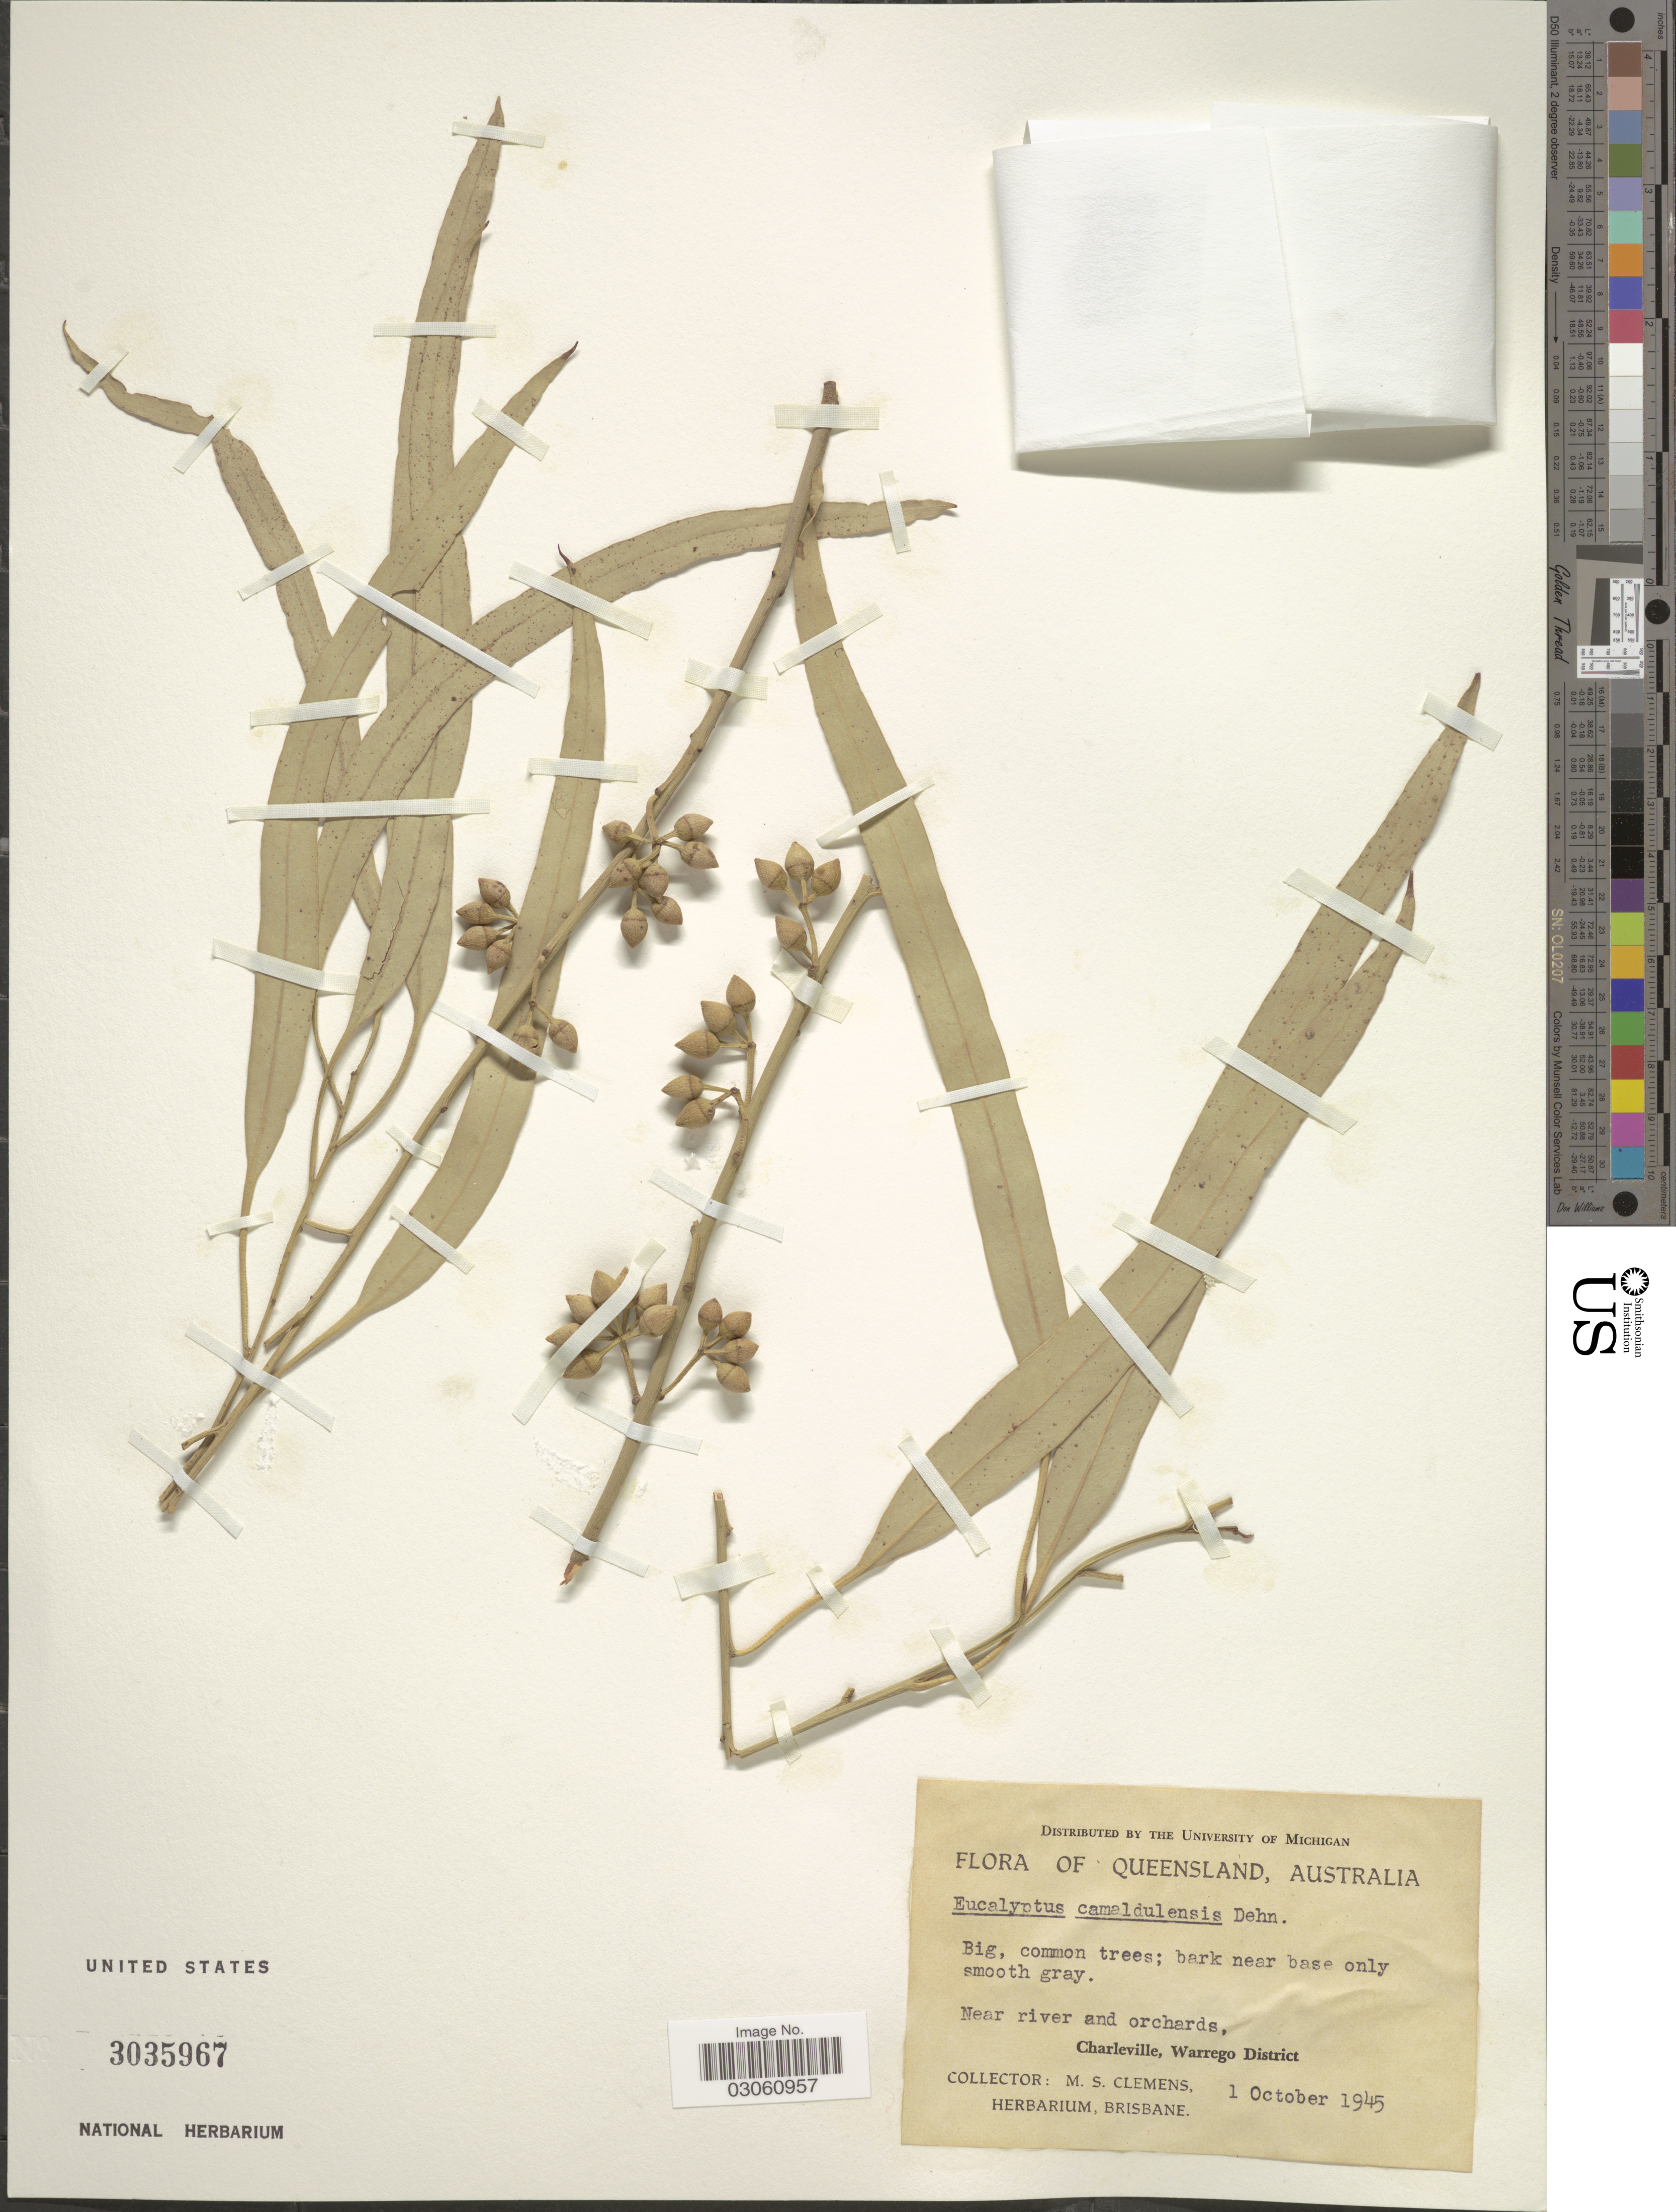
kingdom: Plantae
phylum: Tracheophyta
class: Magnoliopsida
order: Myrtales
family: Myrtaceae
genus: Eucalyptus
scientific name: Eucalyptus camaldulensis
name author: Dehnh.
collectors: M. S. Clemens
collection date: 1945-10-01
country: Australia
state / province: Queensland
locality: Near river and orchards, Charleville, Warrego District.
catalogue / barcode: US 3035967